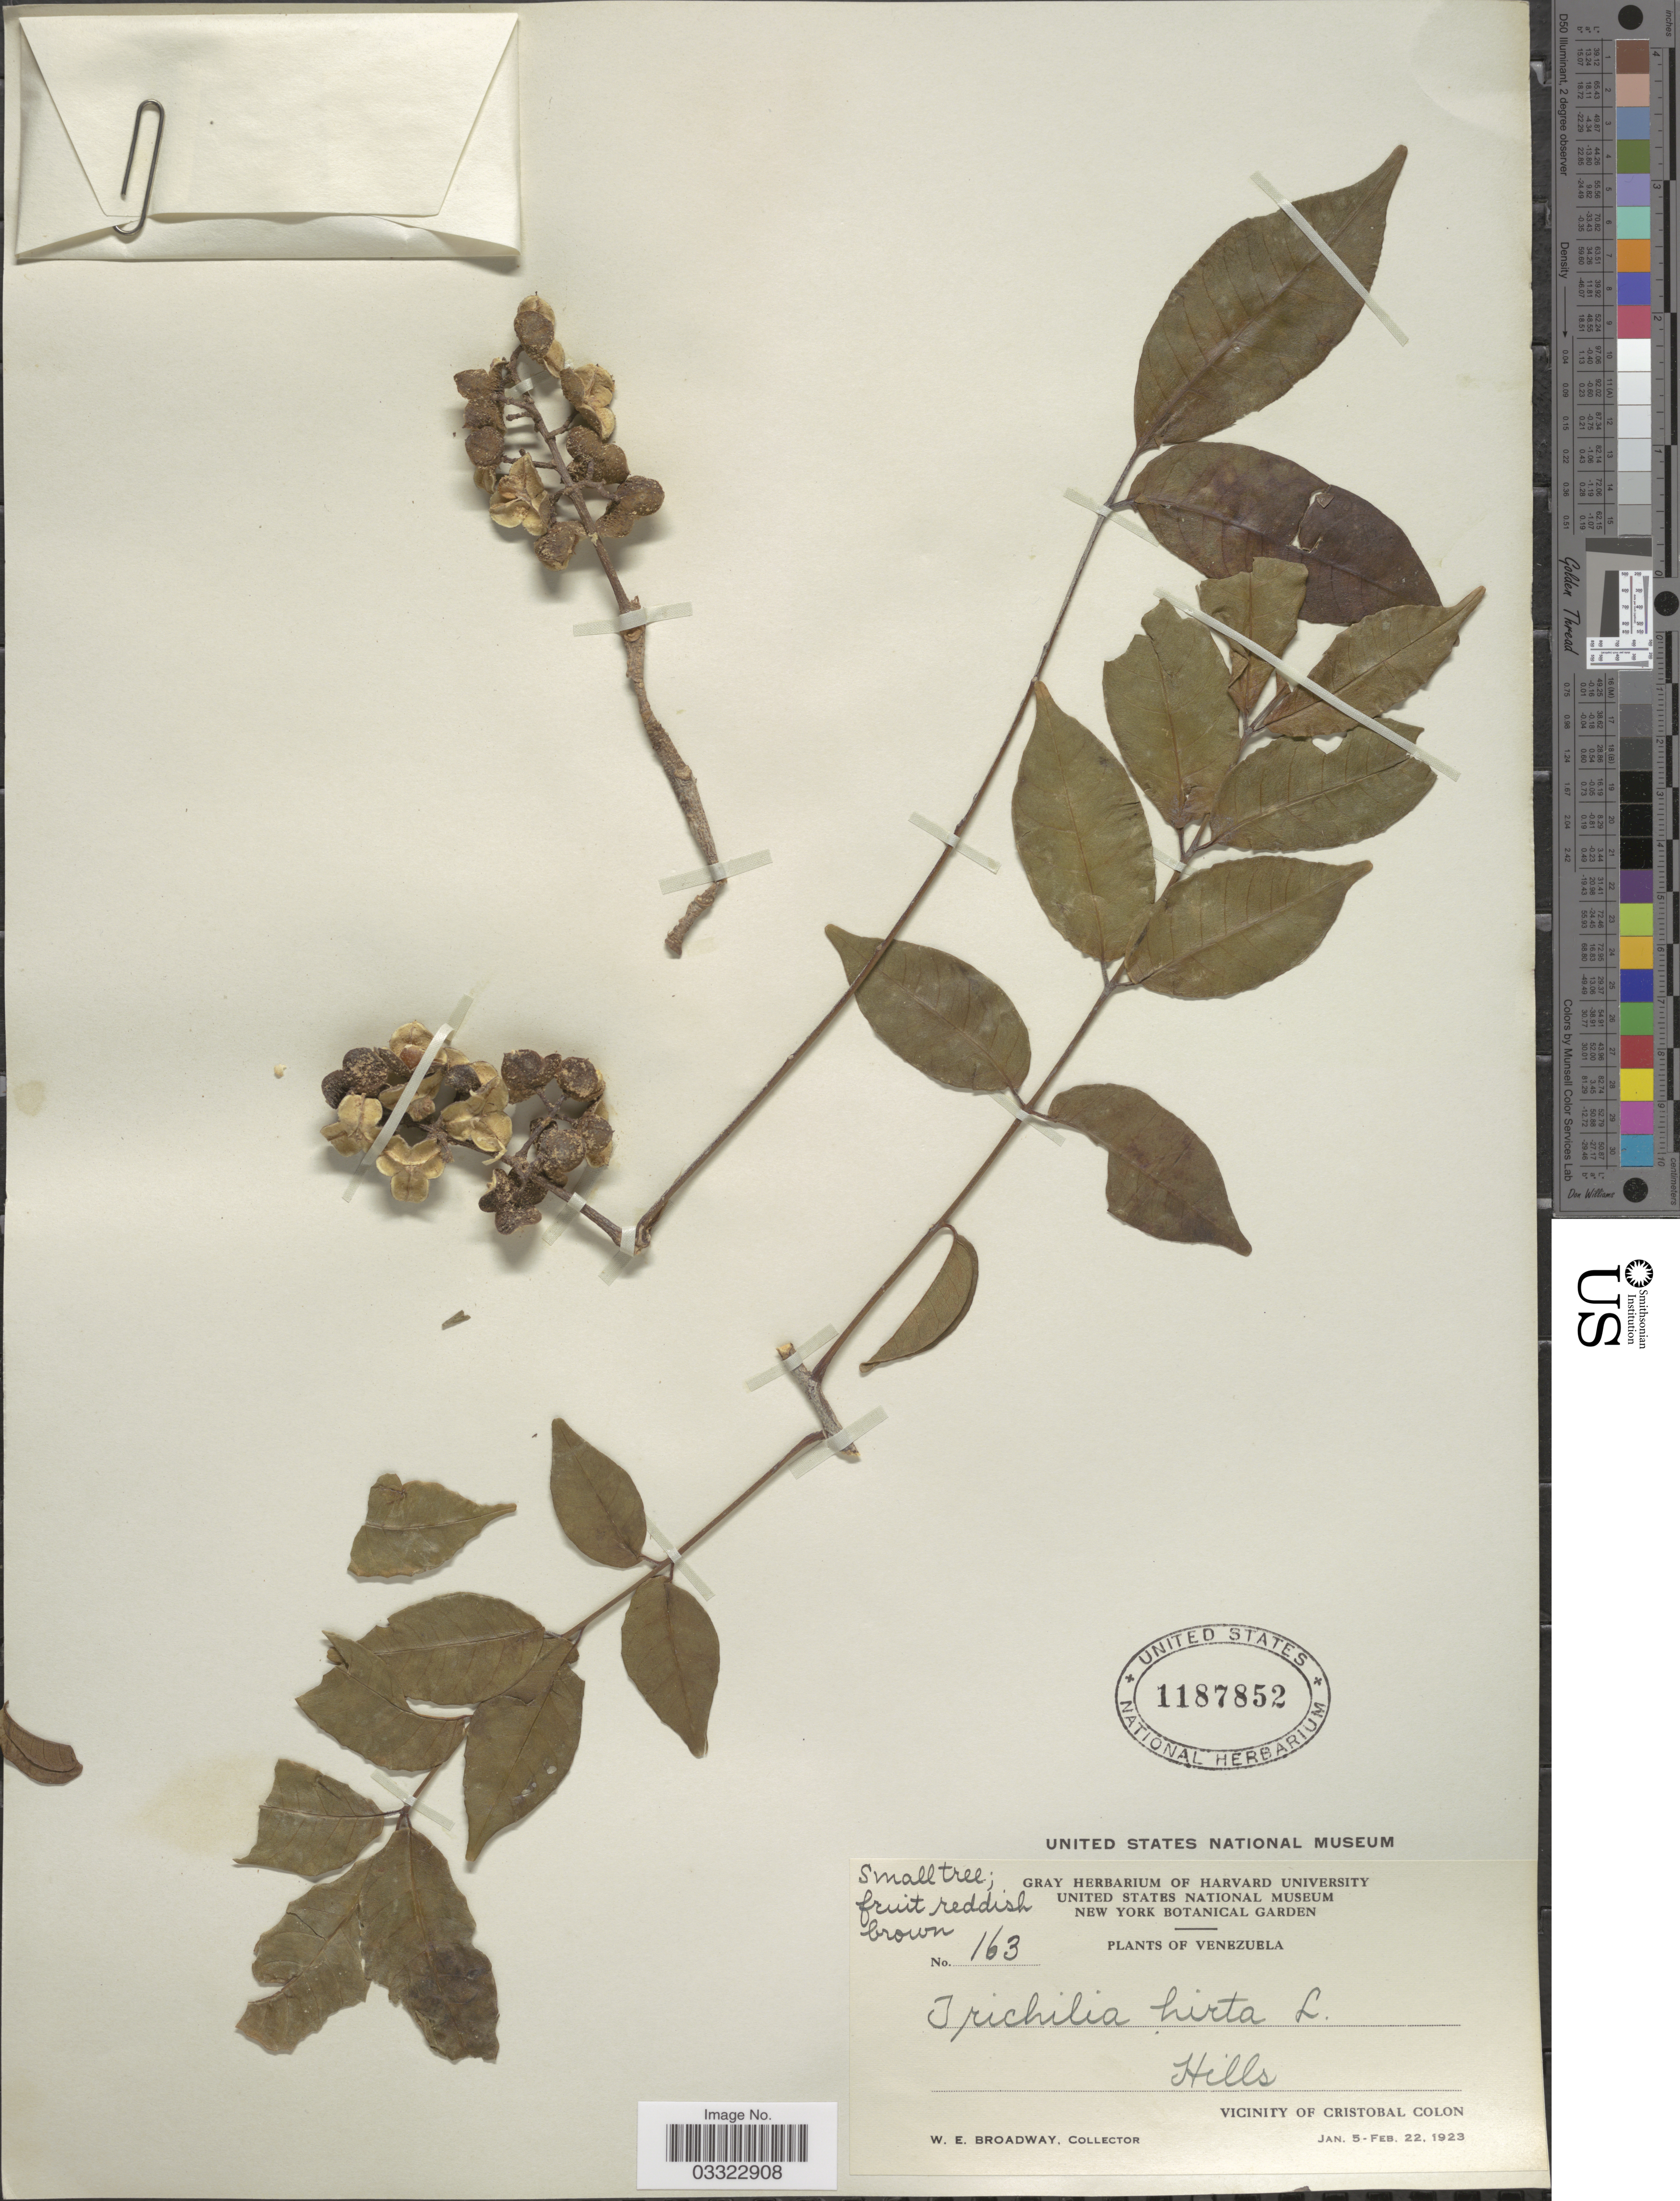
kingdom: Plantae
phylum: Tracheophyta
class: Magnoliopsida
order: Sapindales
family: Meliaceae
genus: Trichilia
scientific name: Trichilia hirta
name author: L.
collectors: W. E. Broadway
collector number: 163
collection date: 1923-01-05/1923-02-22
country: Venezuela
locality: Hills. Vicinity of Cristobal Colon.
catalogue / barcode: US 1187852